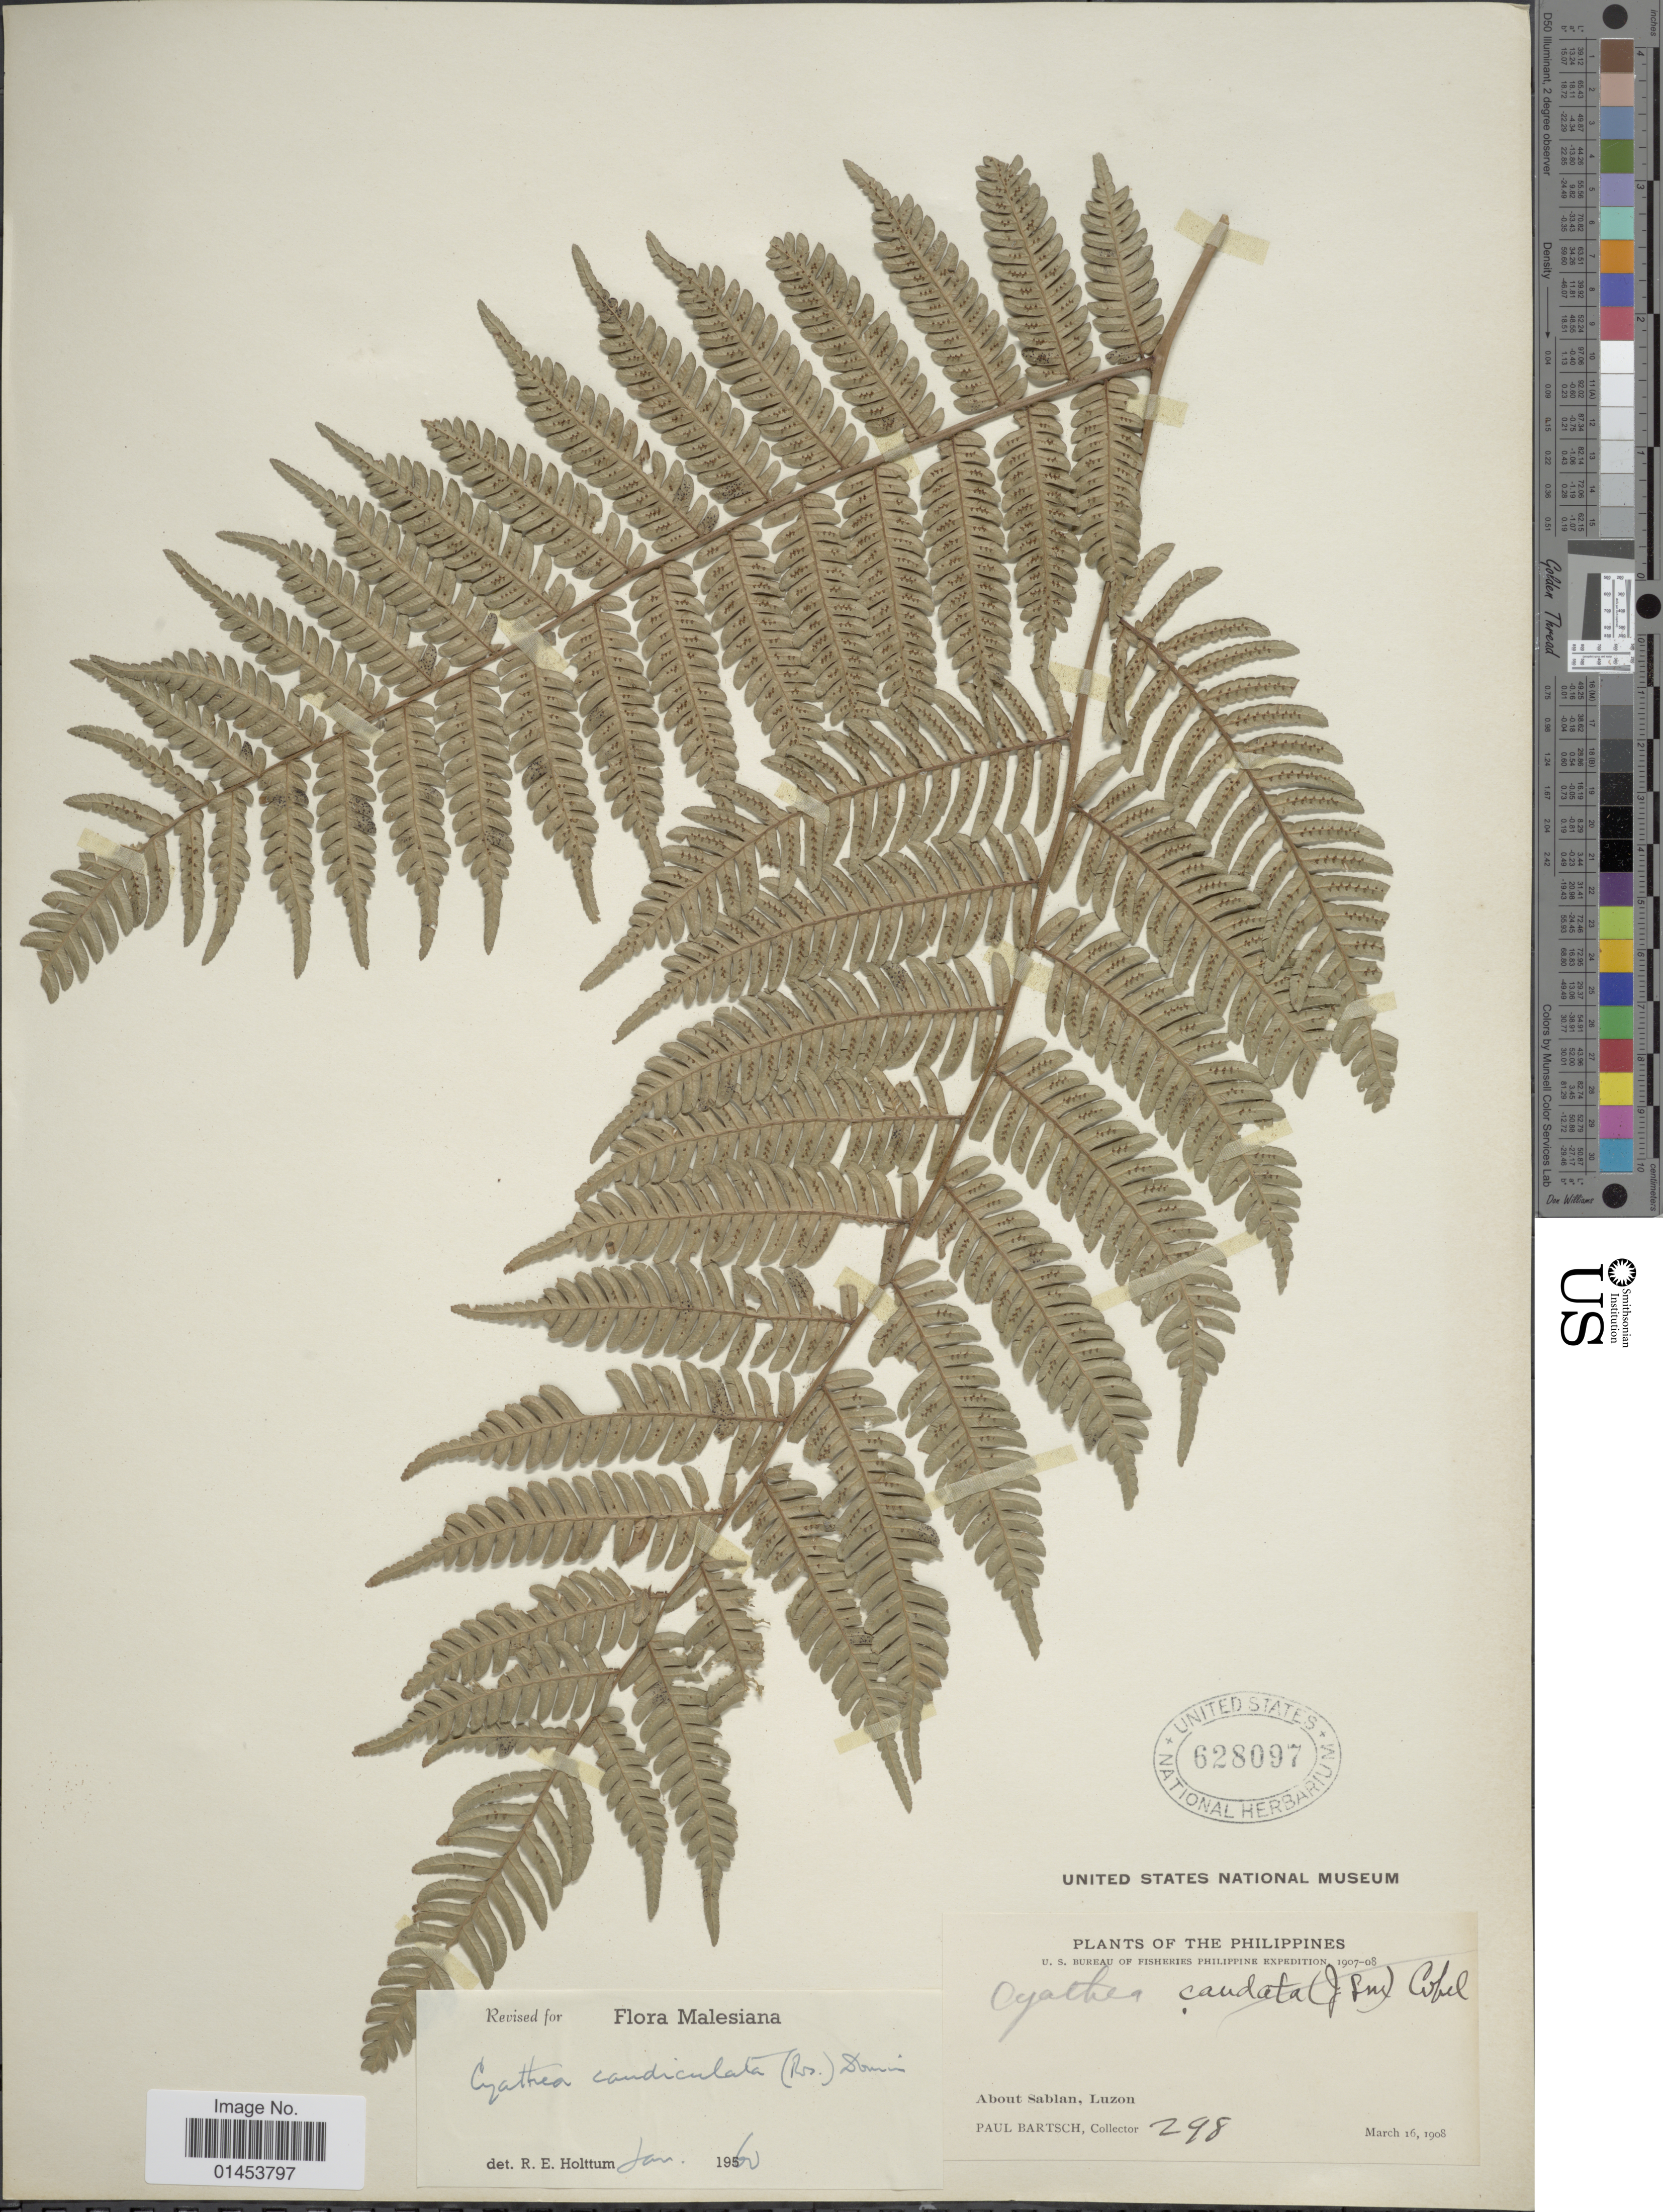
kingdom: Plantae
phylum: Tracheophyta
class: Polypodiopsida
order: Cyatheales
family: Cyatheaceae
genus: Cyathea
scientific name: Cyathea caudiculata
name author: (Rosenst.) Domin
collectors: P. Bartsch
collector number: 298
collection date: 1908-03-16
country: Philippines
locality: About Sablan, Luzon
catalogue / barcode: US 628097